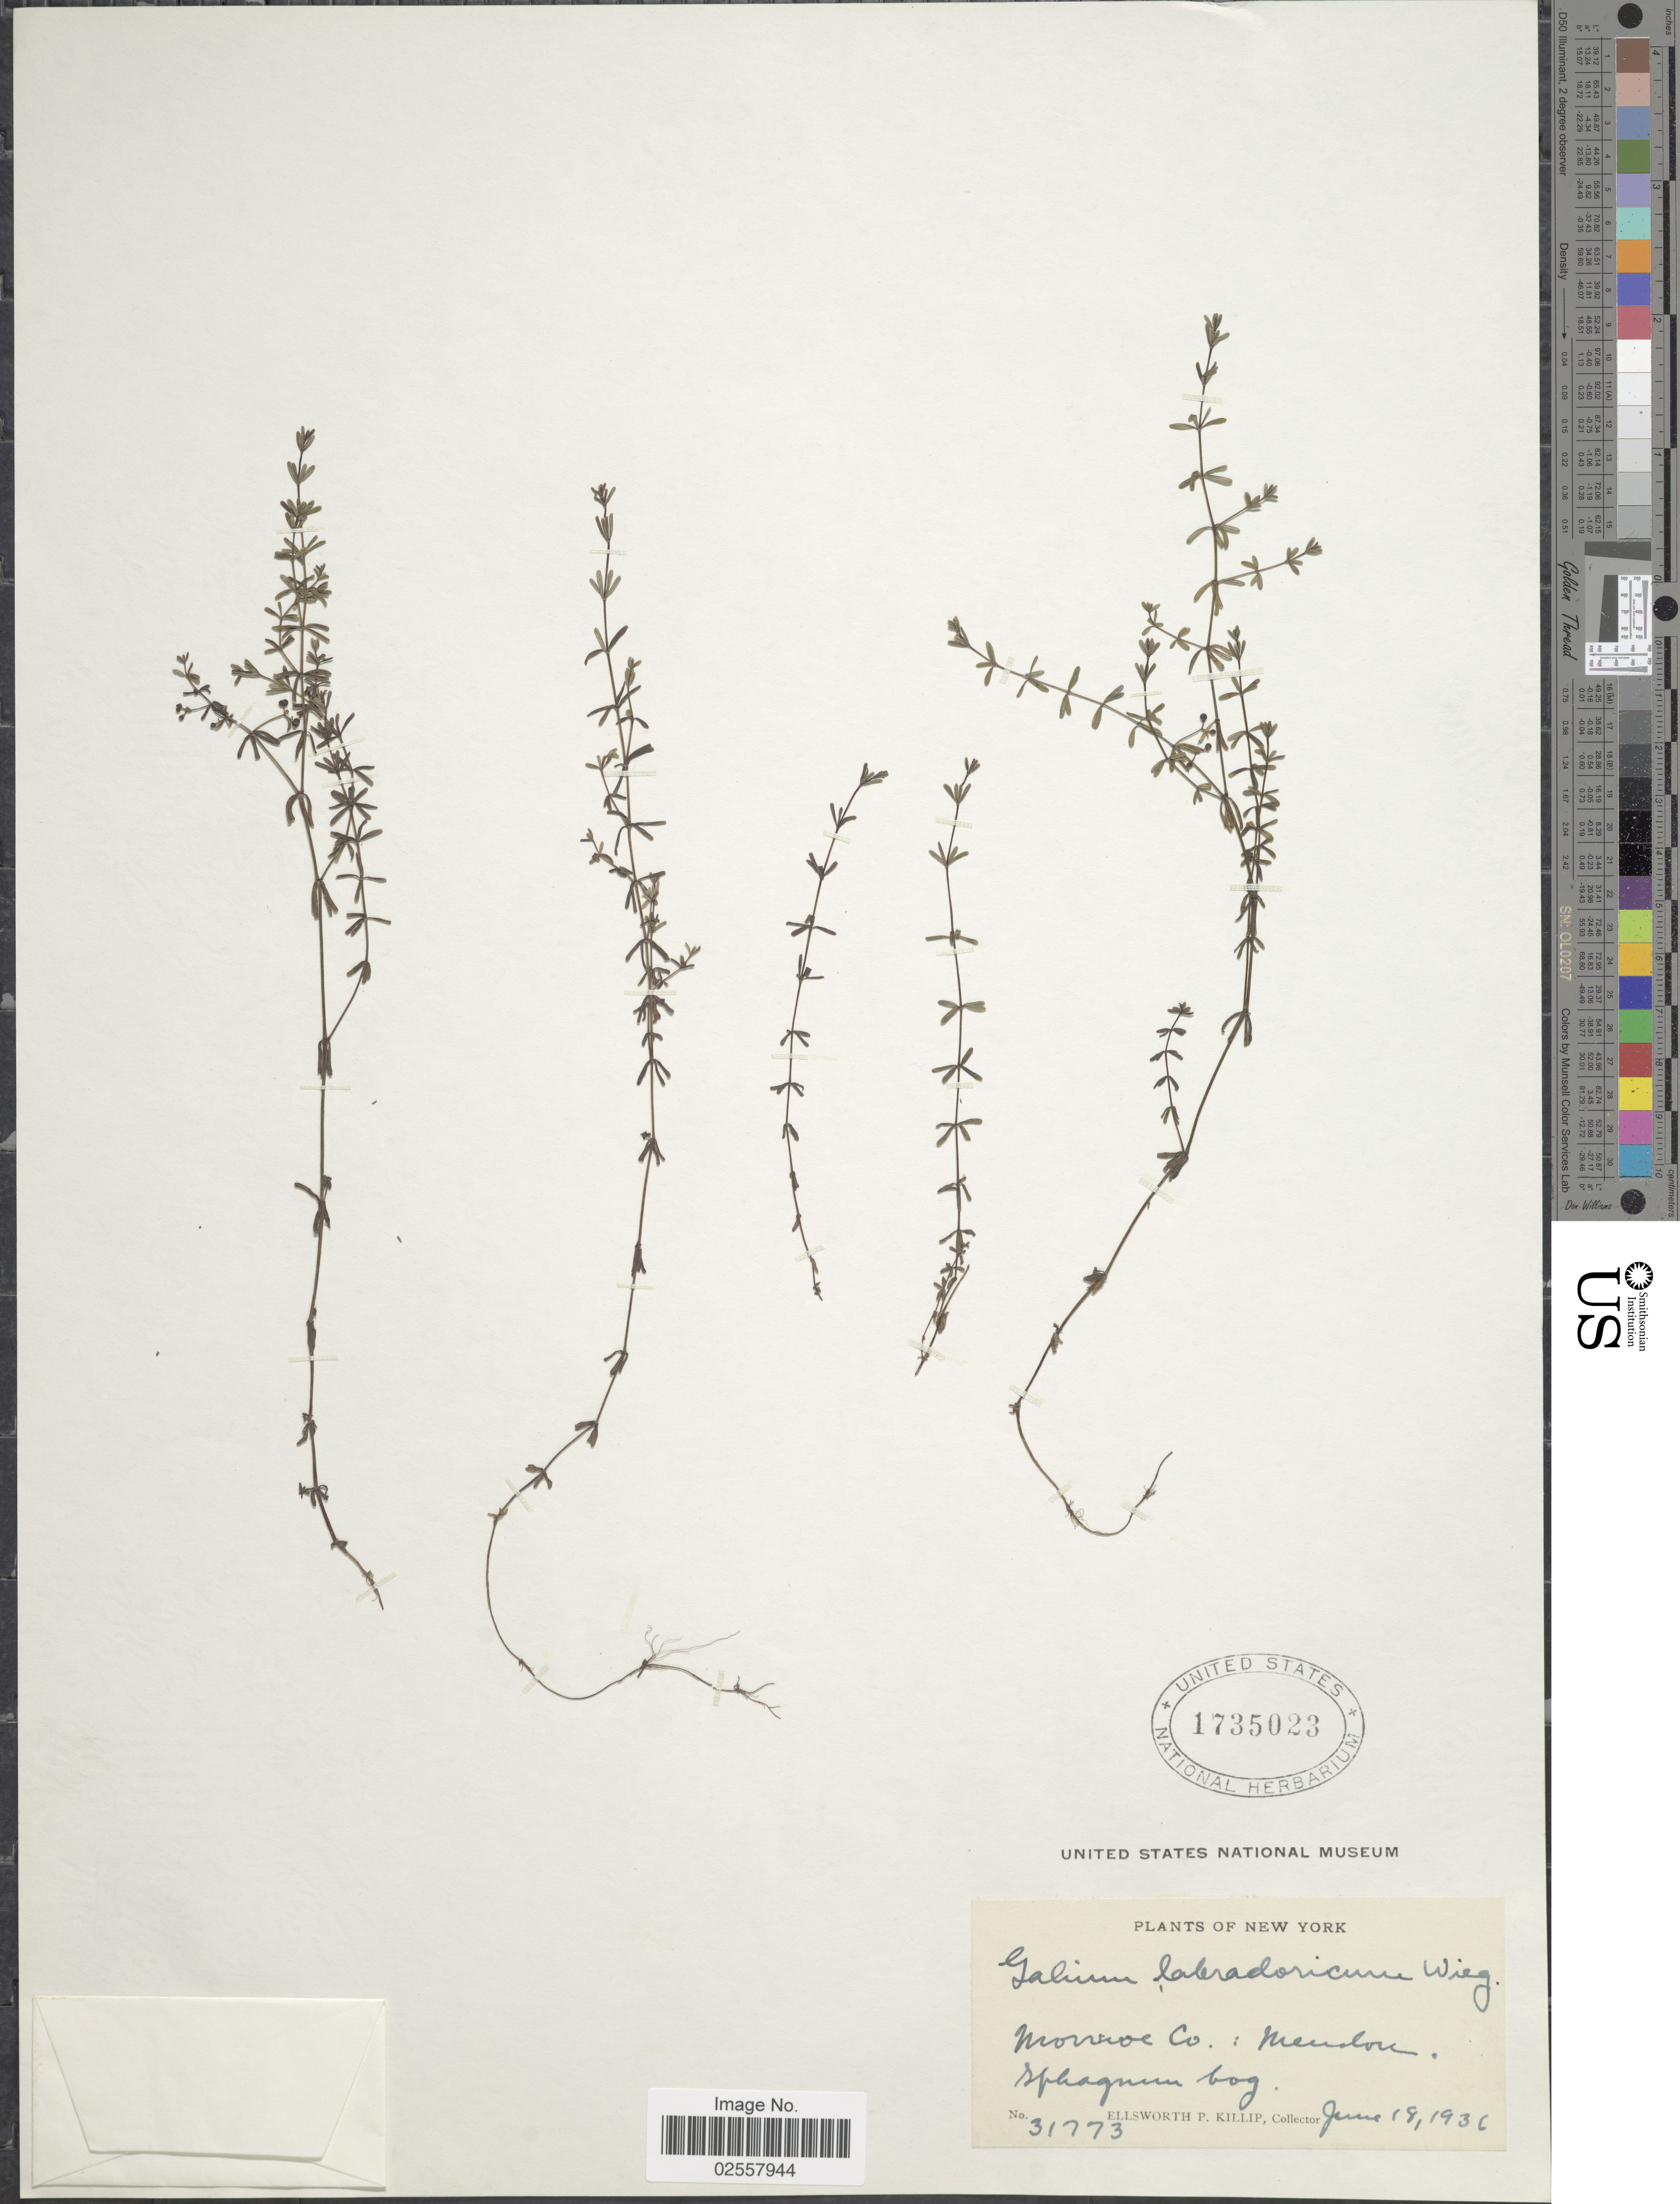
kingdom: Plantae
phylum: Tracheophyta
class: Magnoliopsida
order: Gentianales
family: Rubiaceae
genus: Galium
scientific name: Galium labradoricum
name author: (Wiegand) Wiegand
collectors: E. P. Killip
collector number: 31773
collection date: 1936-06-18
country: United States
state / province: New York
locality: Monroe Co.: Mendou, Sphagnum bog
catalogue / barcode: US 1735023